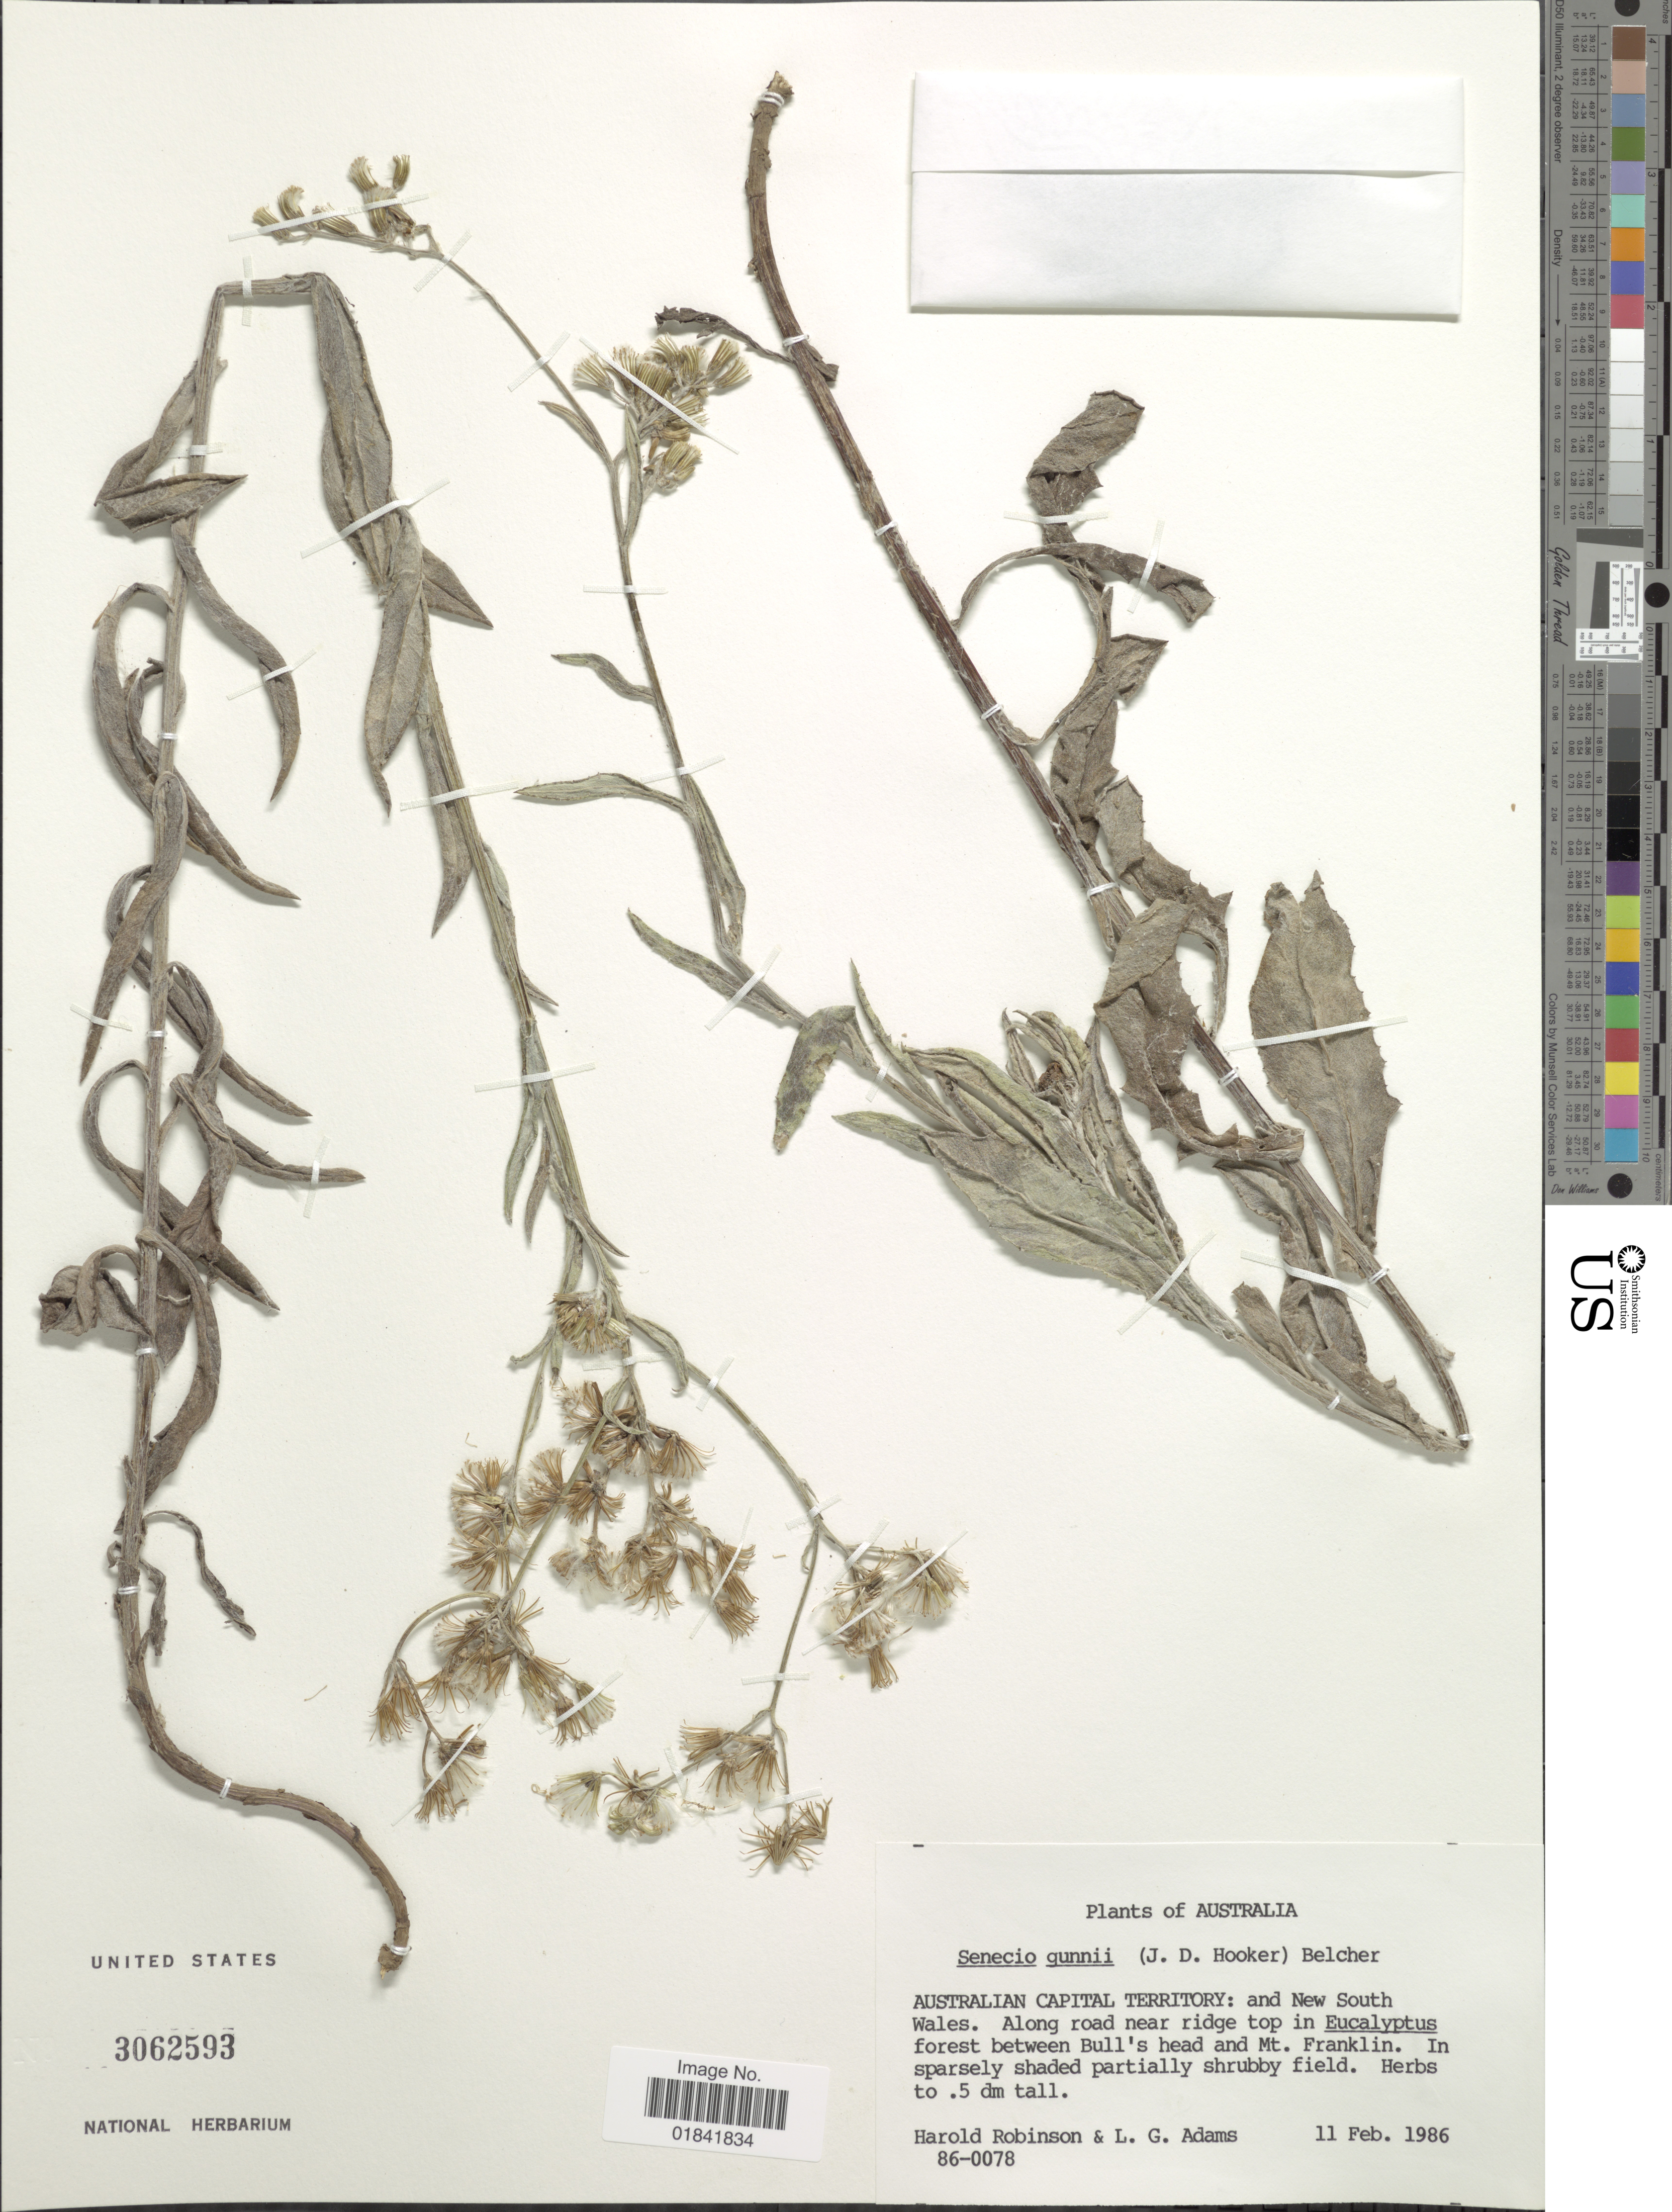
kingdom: Plantae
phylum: Tracheophyta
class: Magnoliopsida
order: Asterales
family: Asteraceae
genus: Senecio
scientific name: Senecio gunnii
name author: (Hook. f.) Belcher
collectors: H. Robinson & L. G. Adams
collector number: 86-0078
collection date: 1986-02-11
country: Australia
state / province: New South Wales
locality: Australian Capital Territory: and New South Wales, between Bull's head and Mt. Franklin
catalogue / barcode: US 3062593